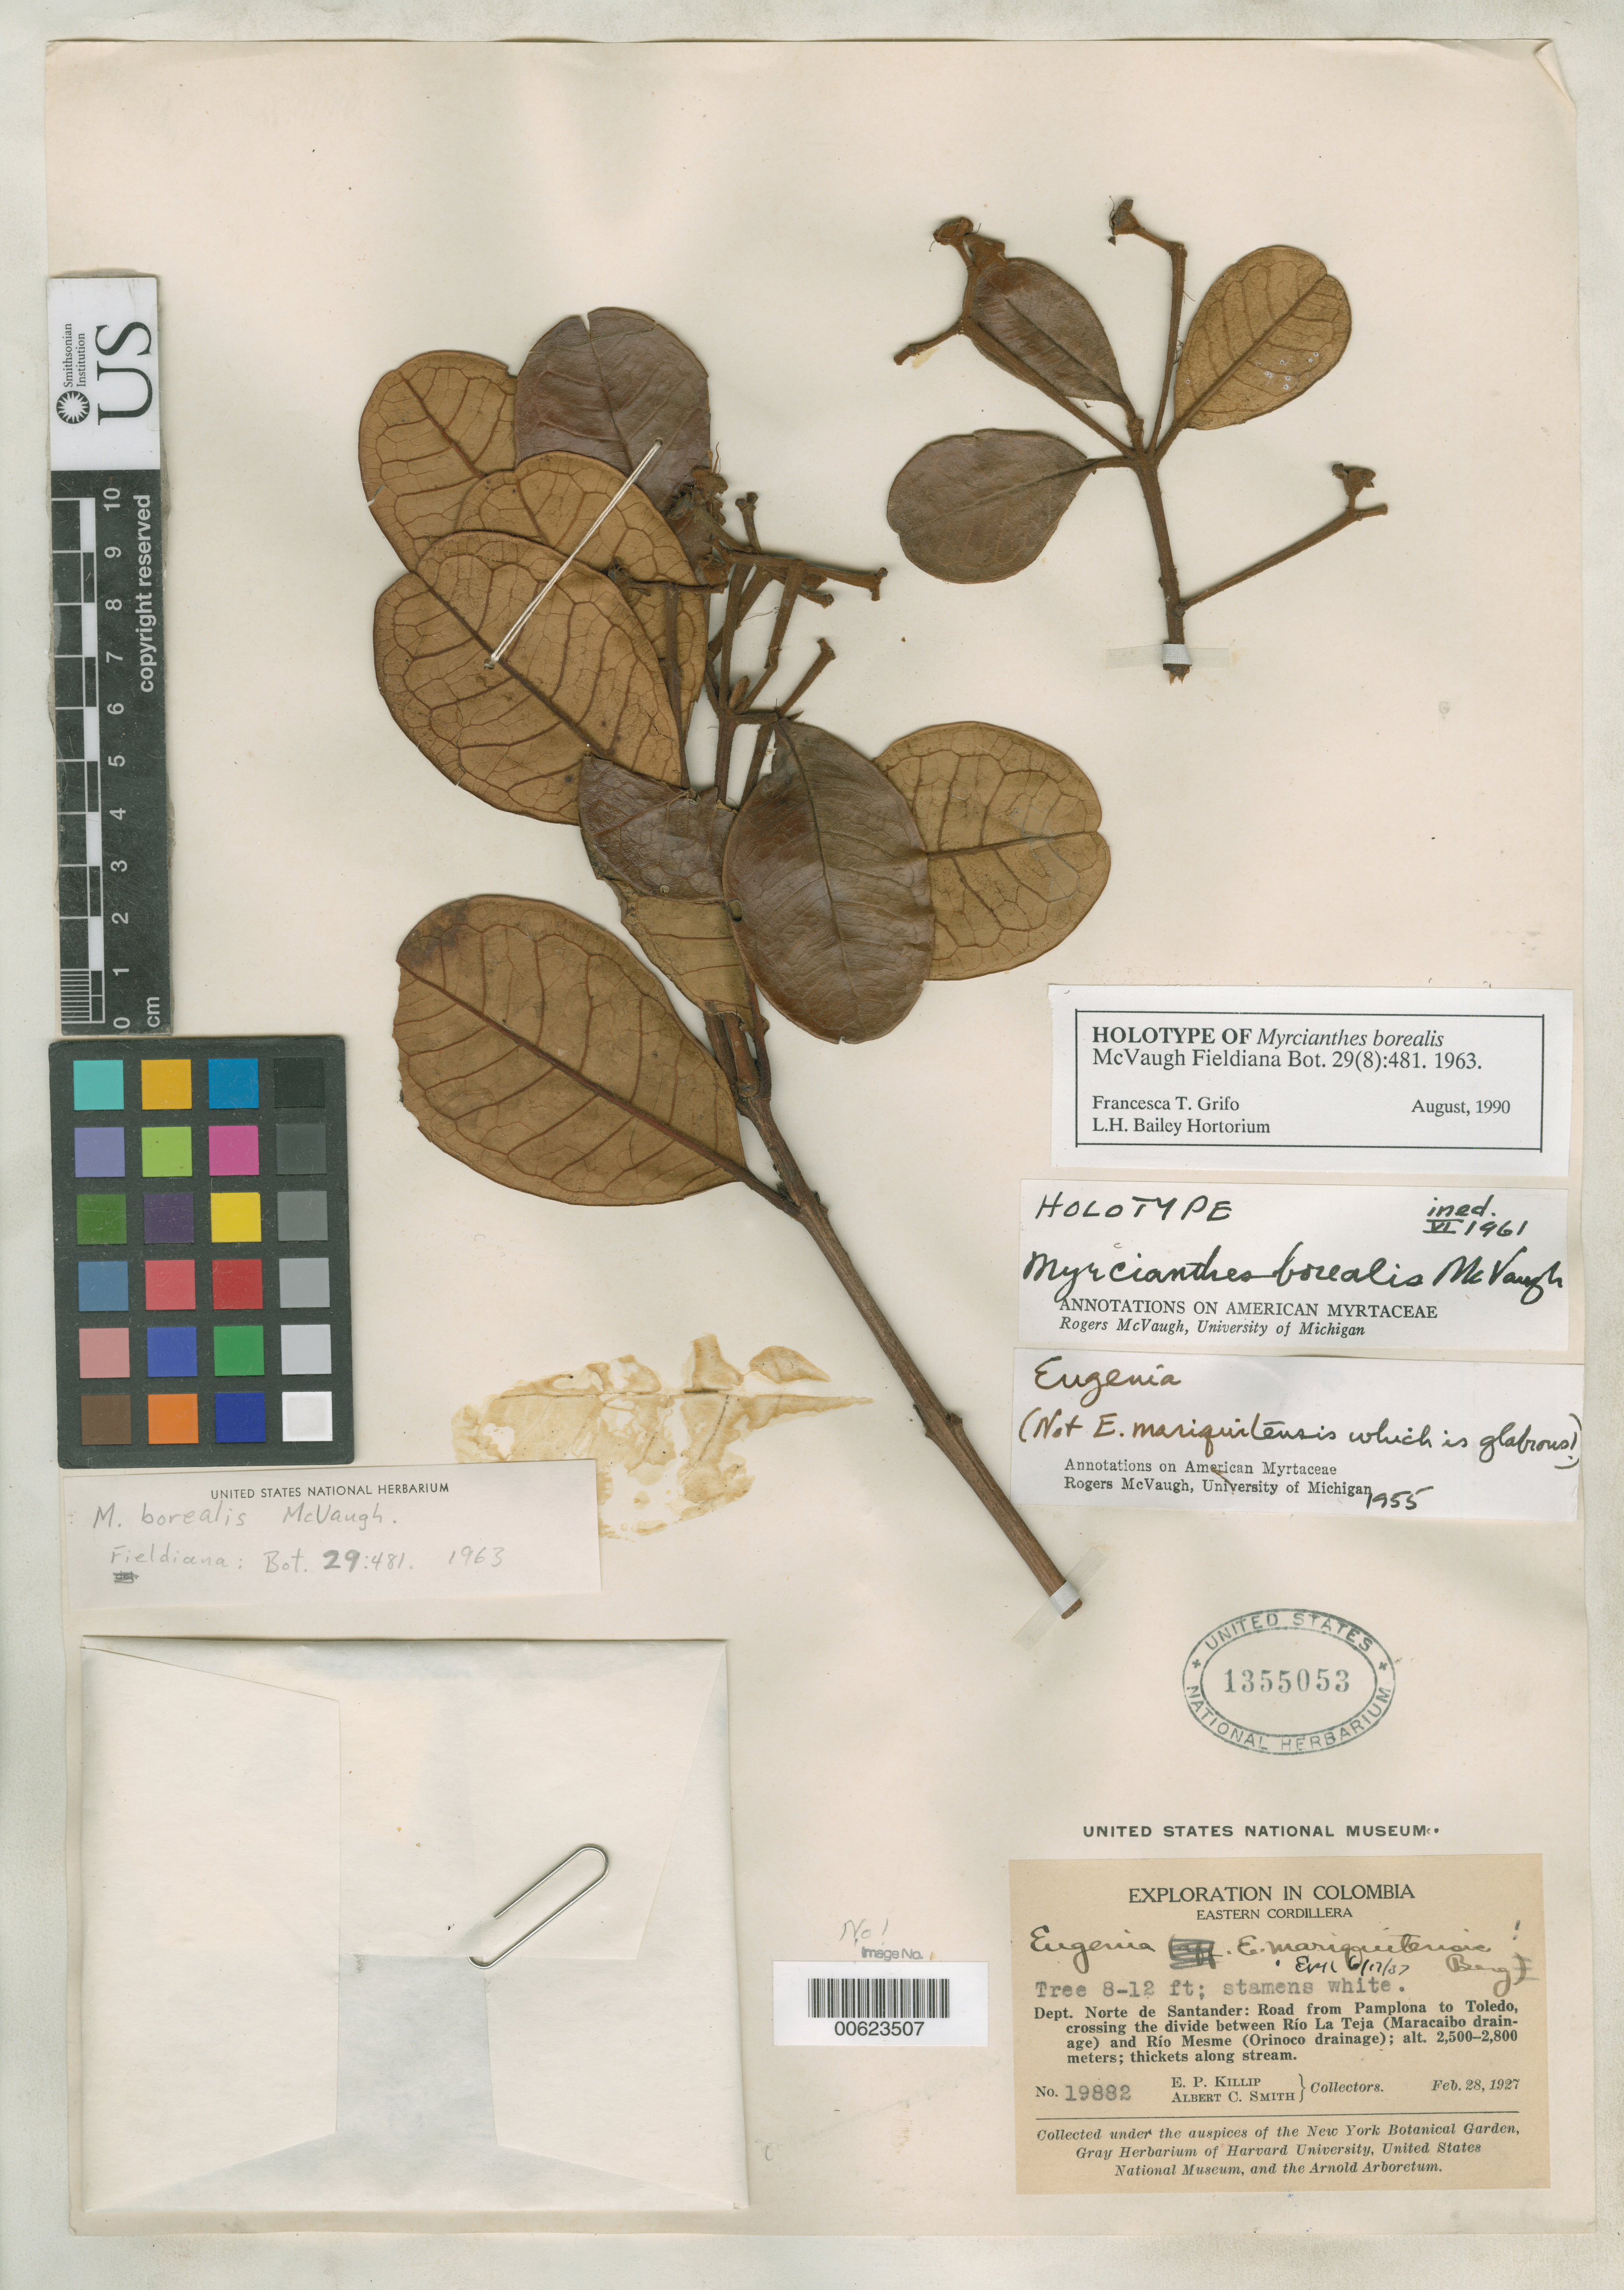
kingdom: Plantae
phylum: Tracheophyta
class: Magnoliopsida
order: Myrtales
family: Myrtaceae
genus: Myrcianthes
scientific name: Myrcianthes borealis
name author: McVaugh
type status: Holotype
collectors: E. P. Killip & A. C. Smith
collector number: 19882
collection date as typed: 28 Feb 1927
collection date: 1927-02-28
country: Colombia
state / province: Norte de Santander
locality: Road from Pamplona to Toledo, crossing divided between Tio La Teja (Maracaibo drainage) & Rio Mesme (Orinoco Drainage).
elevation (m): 2500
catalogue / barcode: US 1355053